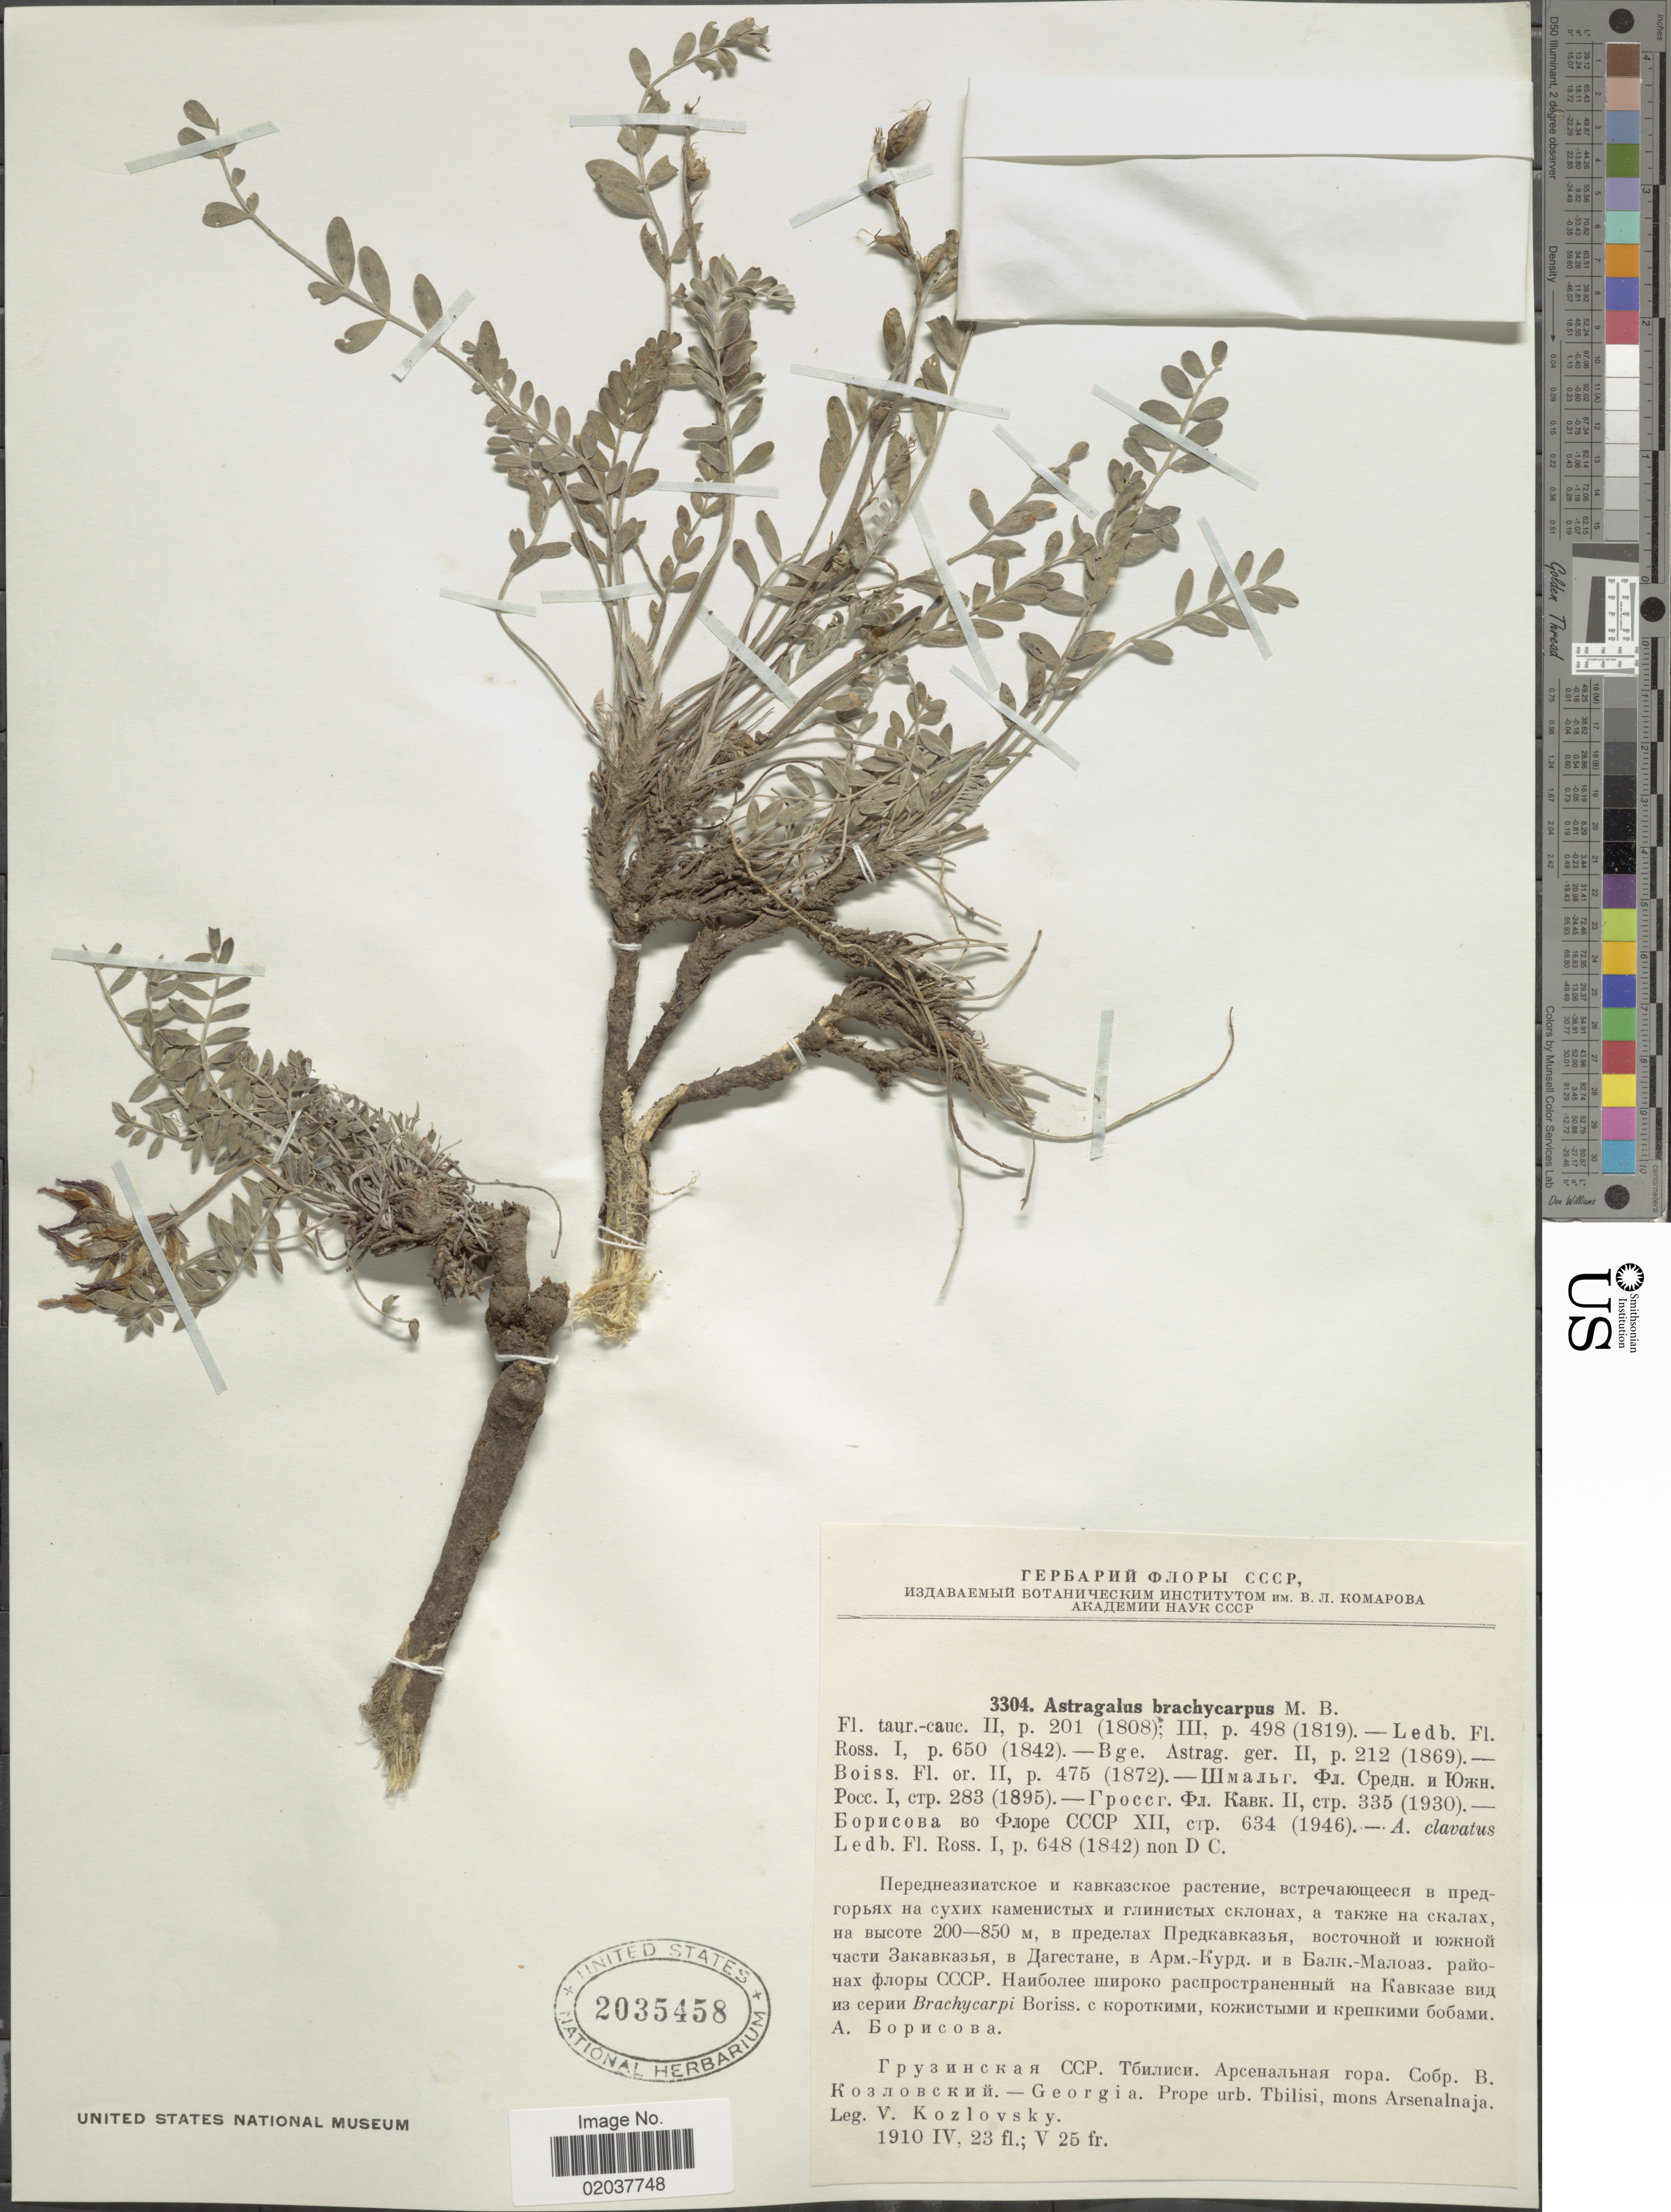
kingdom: Plantae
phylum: Tracheophyta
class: Magnoliopsida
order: Fabales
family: Fabaceae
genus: Astragalus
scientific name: Astragalus brachycarpus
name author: M. Bieb.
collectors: W. Kozlowsky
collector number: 3304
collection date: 1910-04-23/1910-05-25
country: Georgia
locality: Prope urb. Tbilisi, mons Arsenalnaja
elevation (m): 200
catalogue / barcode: US 2035458